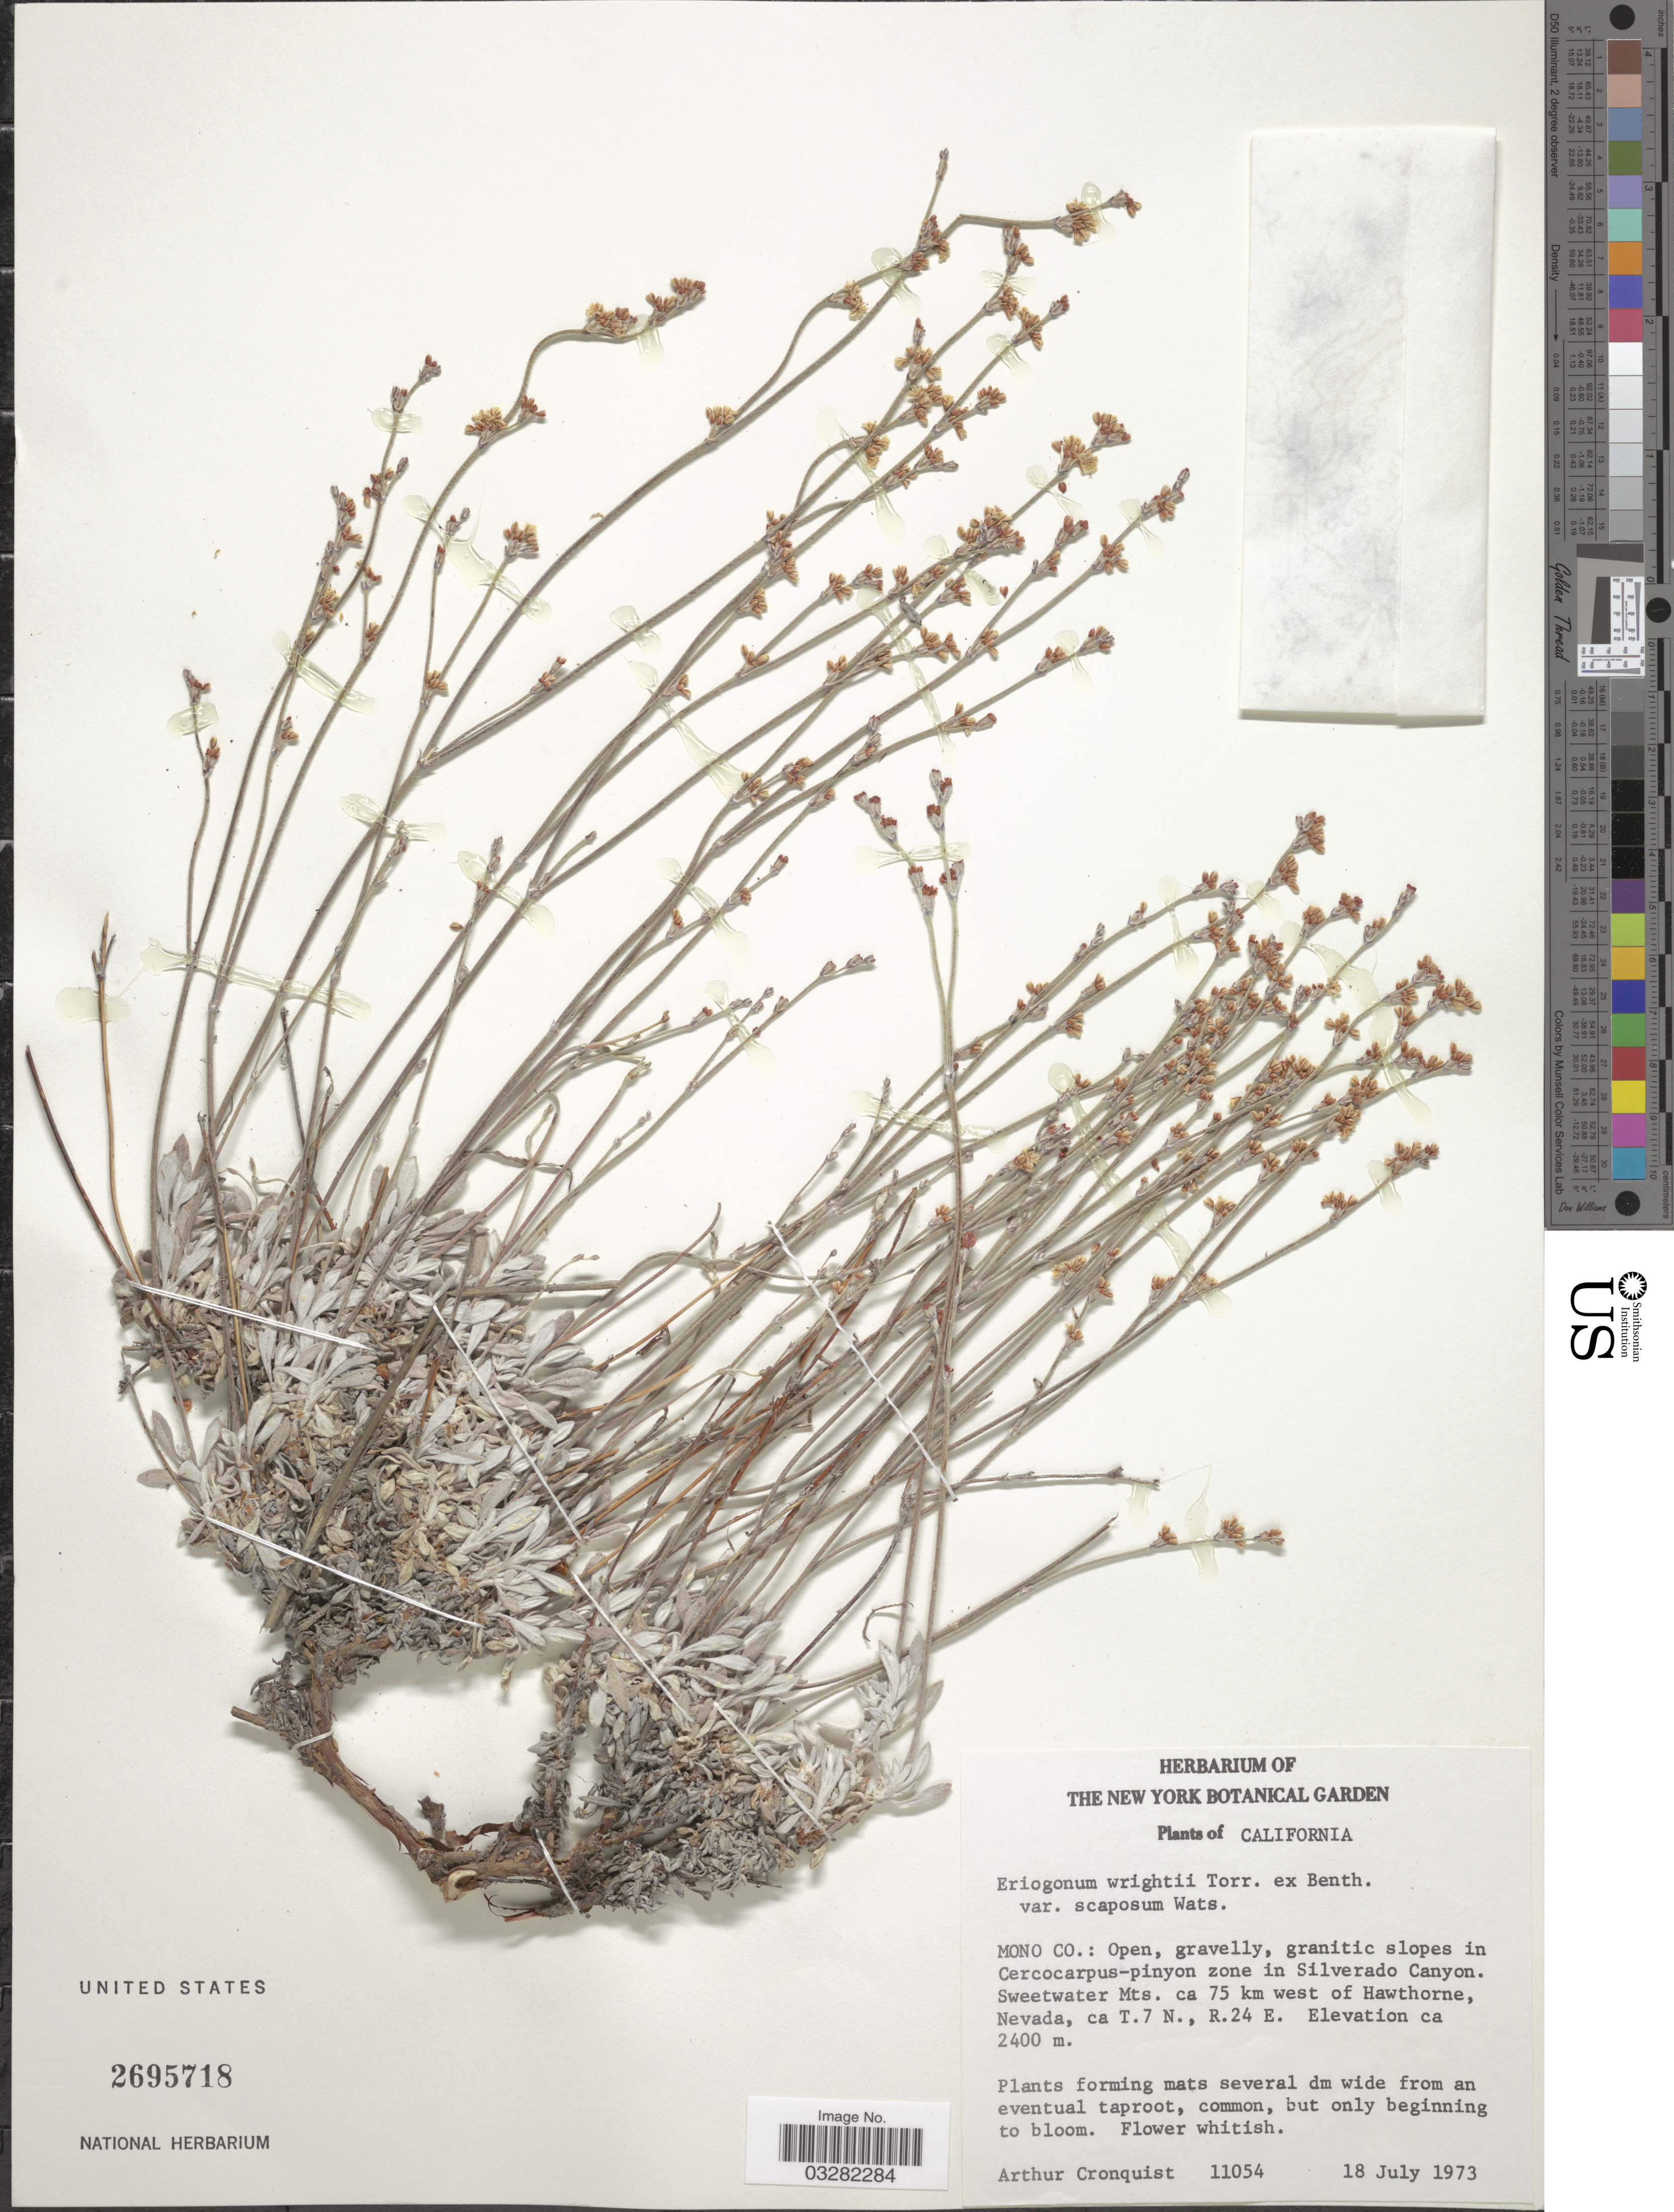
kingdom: Plantae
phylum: Tracheophyta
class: Magnoliopsida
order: Caryophyllales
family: Polygonaceae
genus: Eriogonum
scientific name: Eriogonum wrightii var. trachygonum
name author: (Torr. ex Benth.) Jeps.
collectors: A. J. Cronquist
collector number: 11054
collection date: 1973-07-18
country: United States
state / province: California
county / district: Mono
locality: Mono Co.: granitic slopes in Cercocarpus-pinyon zone in Silverado Canyon. Sweetwater Mts. ca 75 km west of Hawthorne, Nevada, ca T.7 N., R.24 E.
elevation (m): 2400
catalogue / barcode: US 2695718